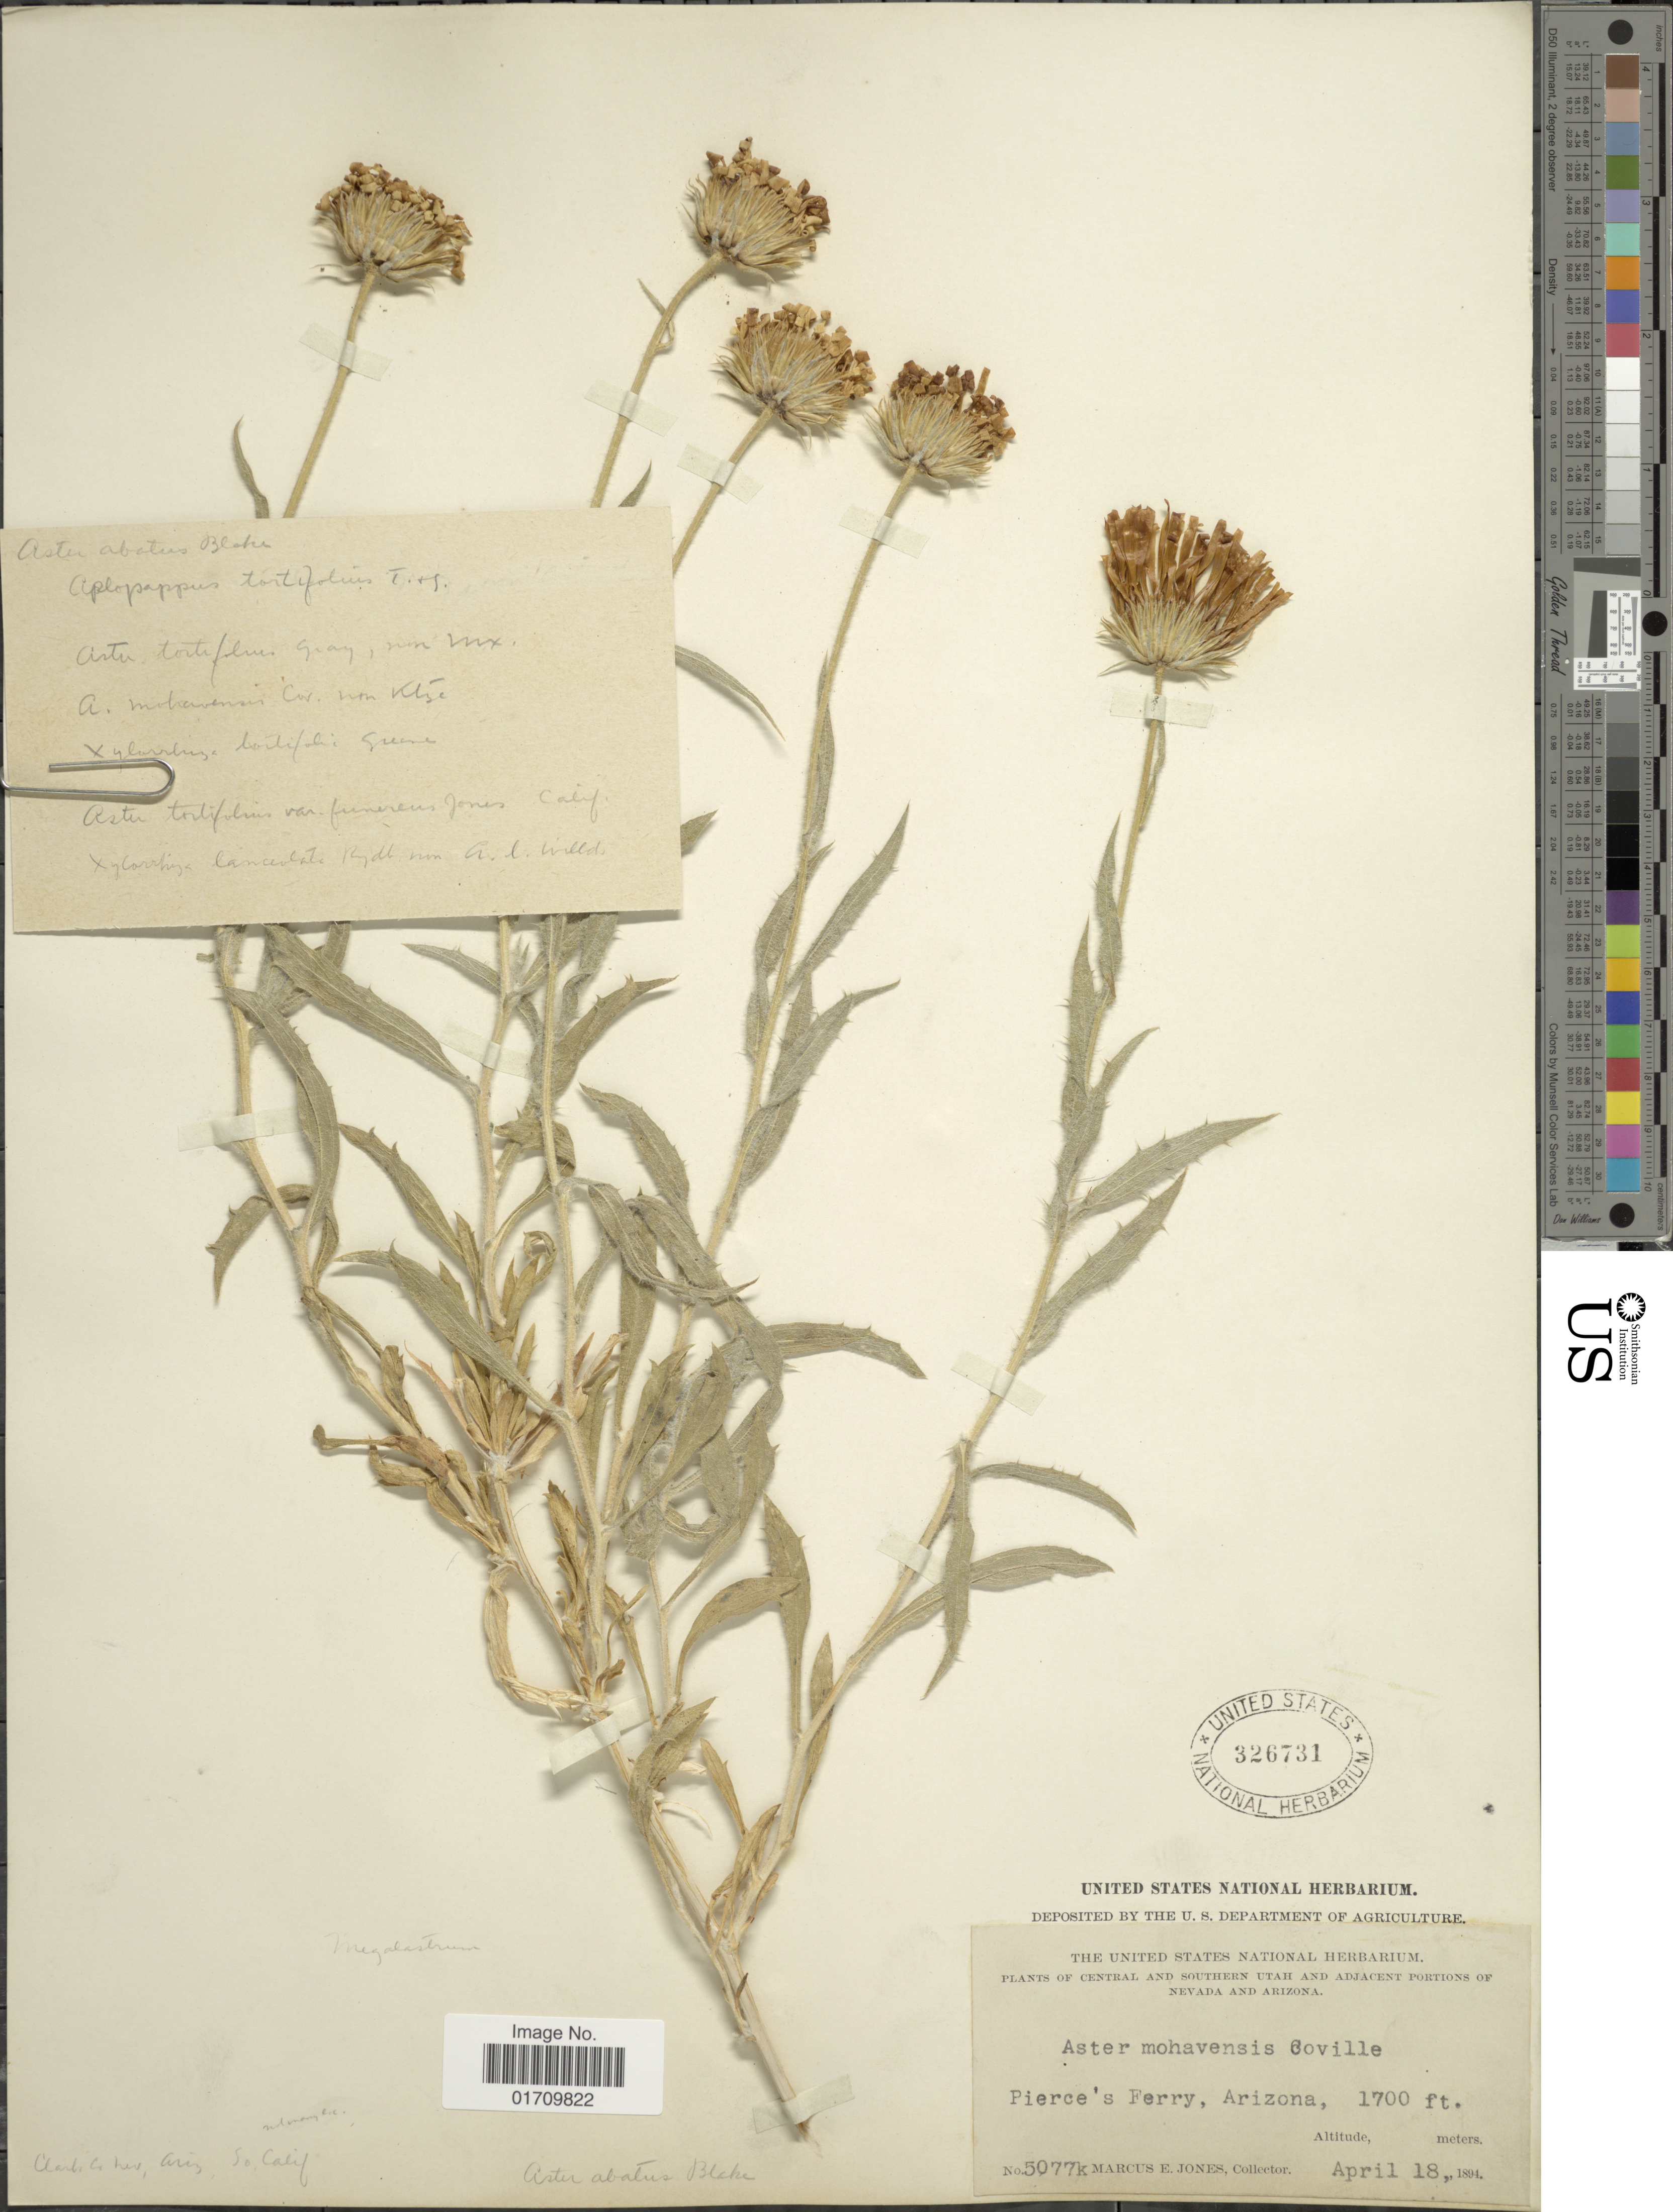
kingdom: Plantae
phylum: Tracheophyta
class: Magnoliopsida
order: Asterales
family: Asteraceae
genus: Xylorhiza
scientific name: Xylorhiza tortifolia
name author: (Torr. & A. Gray) Greene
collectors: M. E. Jones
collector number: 5077k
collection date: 1894-04-18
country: United States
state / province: Arizona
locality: Pierce's Ferry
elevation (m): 518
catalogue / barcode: US 326731